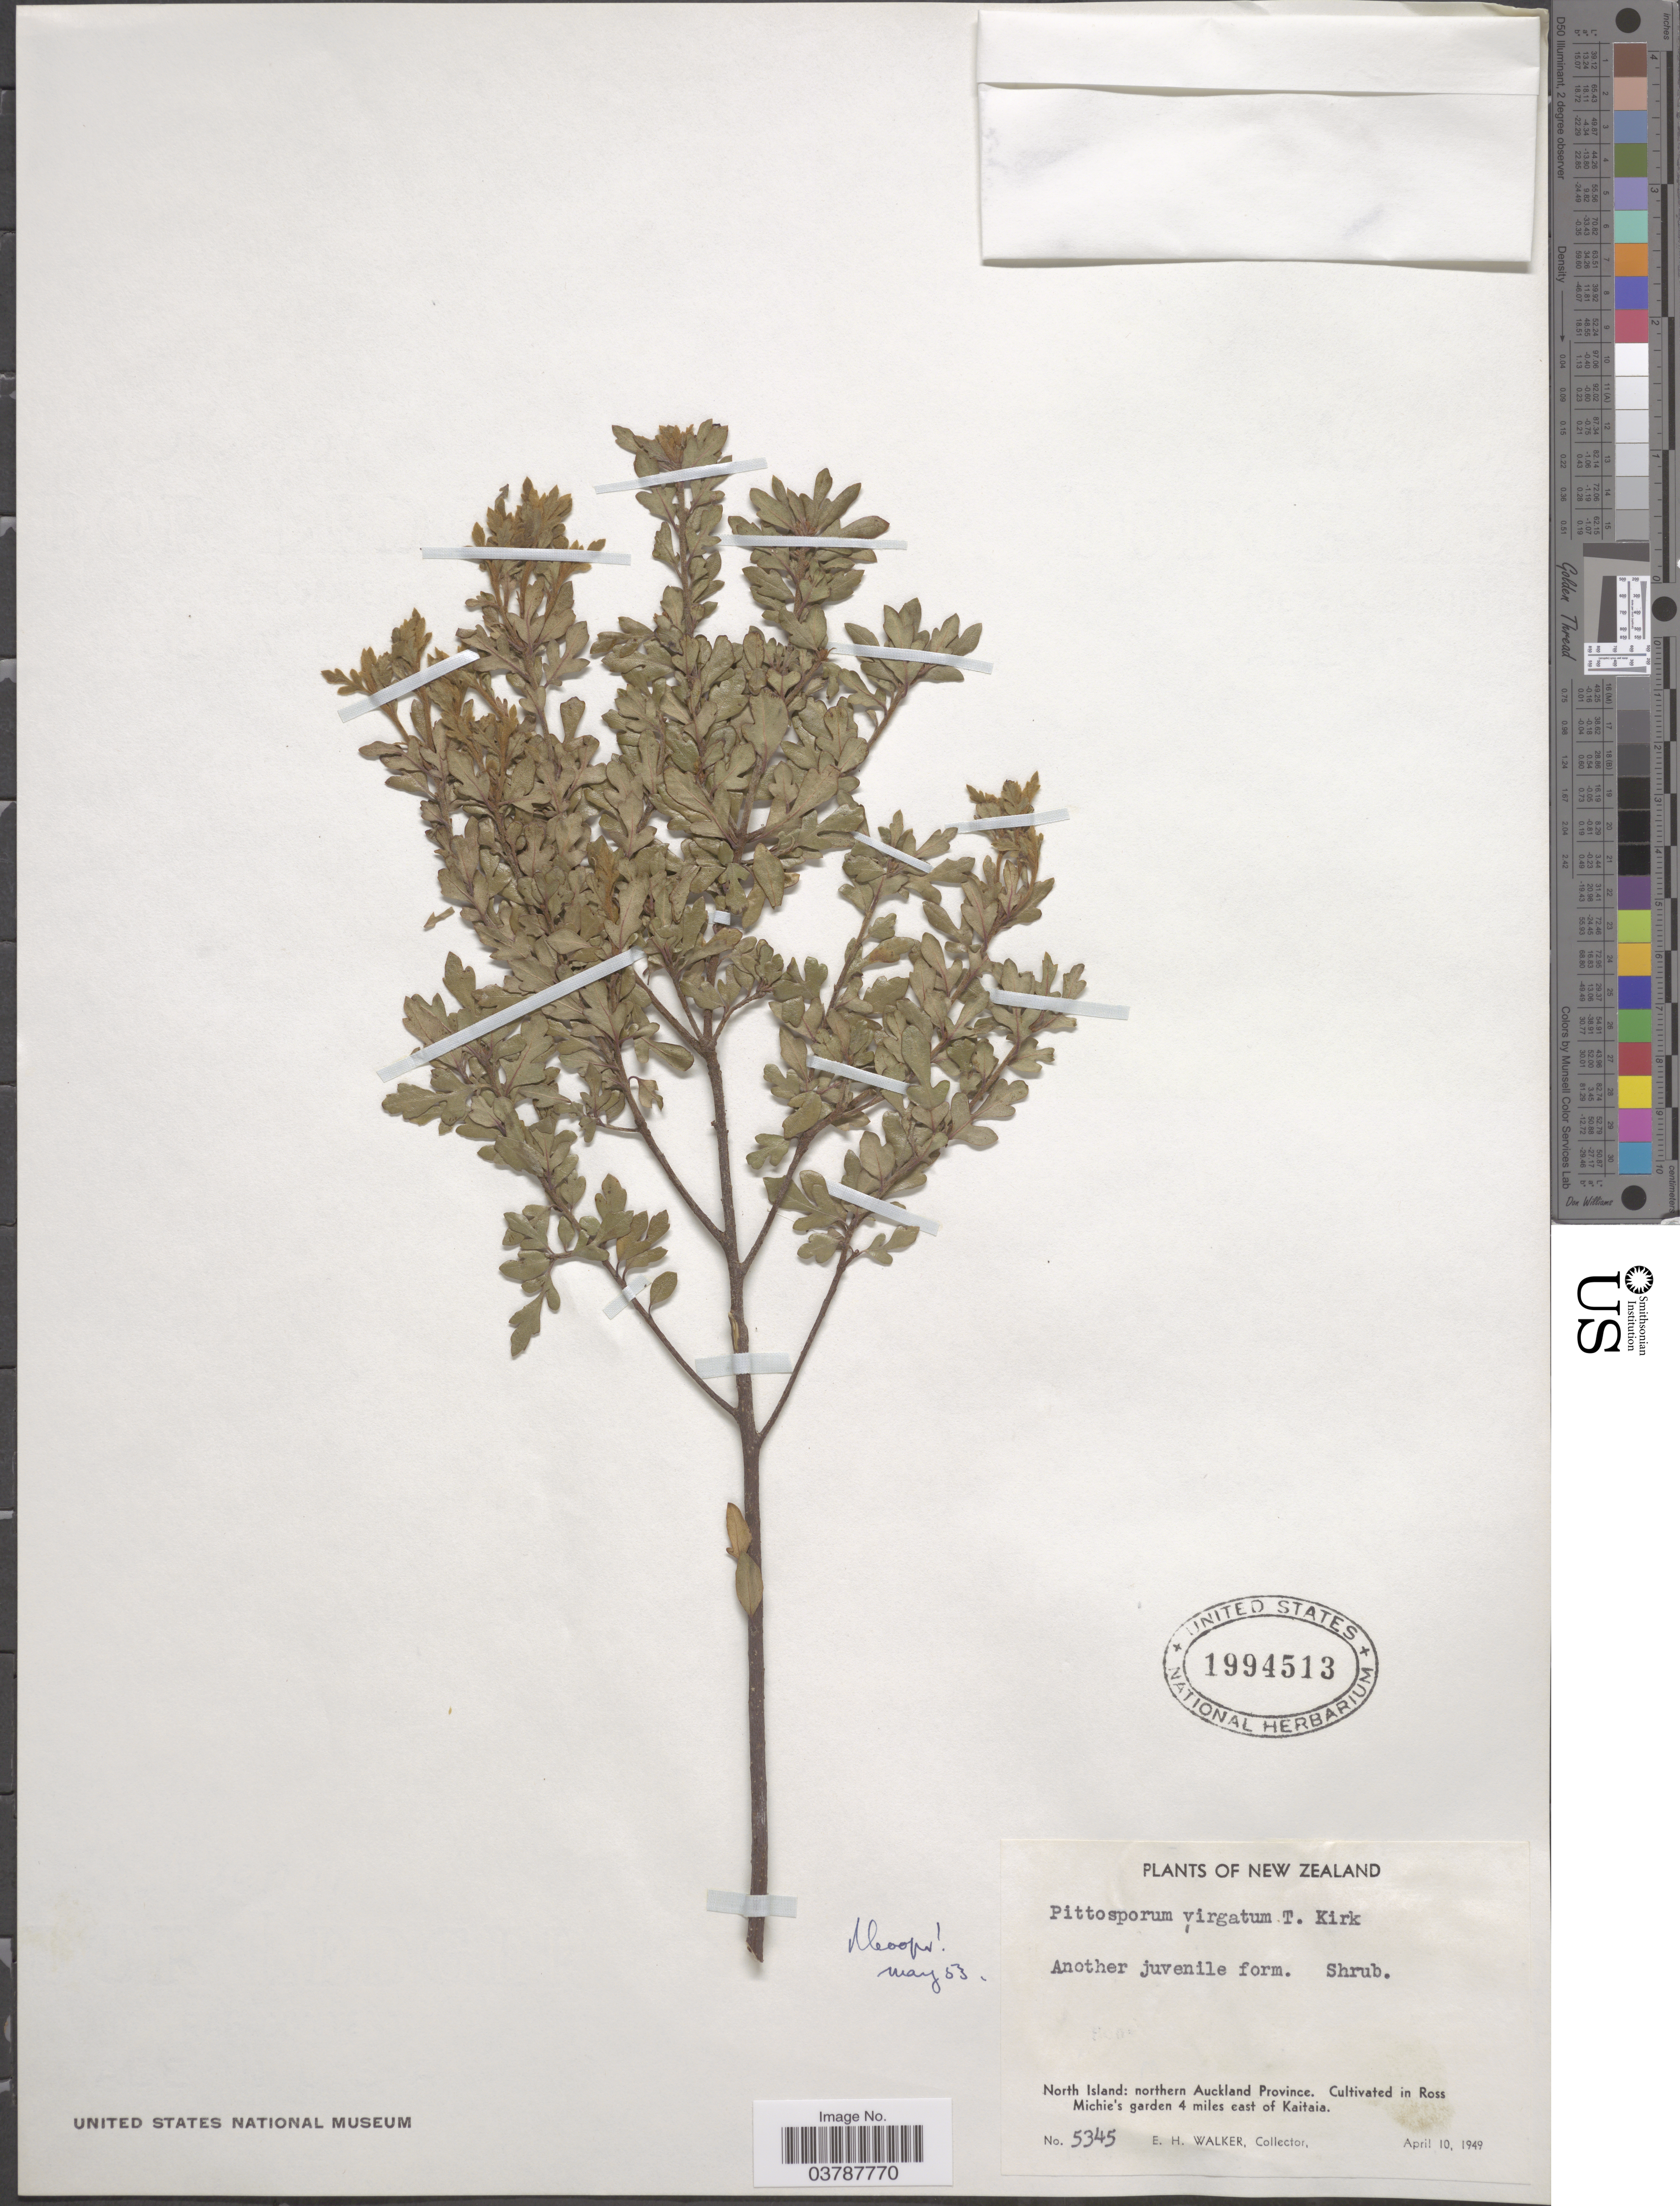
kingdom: Plantae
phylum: Tracheophyta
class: Magnoliopsida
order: Apiales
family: Pittosporaceae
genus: Pittosporum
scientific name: Pittosporum virgatum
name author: Kirk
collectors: E. H. Walker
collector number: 5345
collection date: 1949-04-10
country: New Zealand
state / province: Auckland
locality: Ross Michie's garden, 4 miles east of Kaitaia.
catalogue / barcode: US 1994513